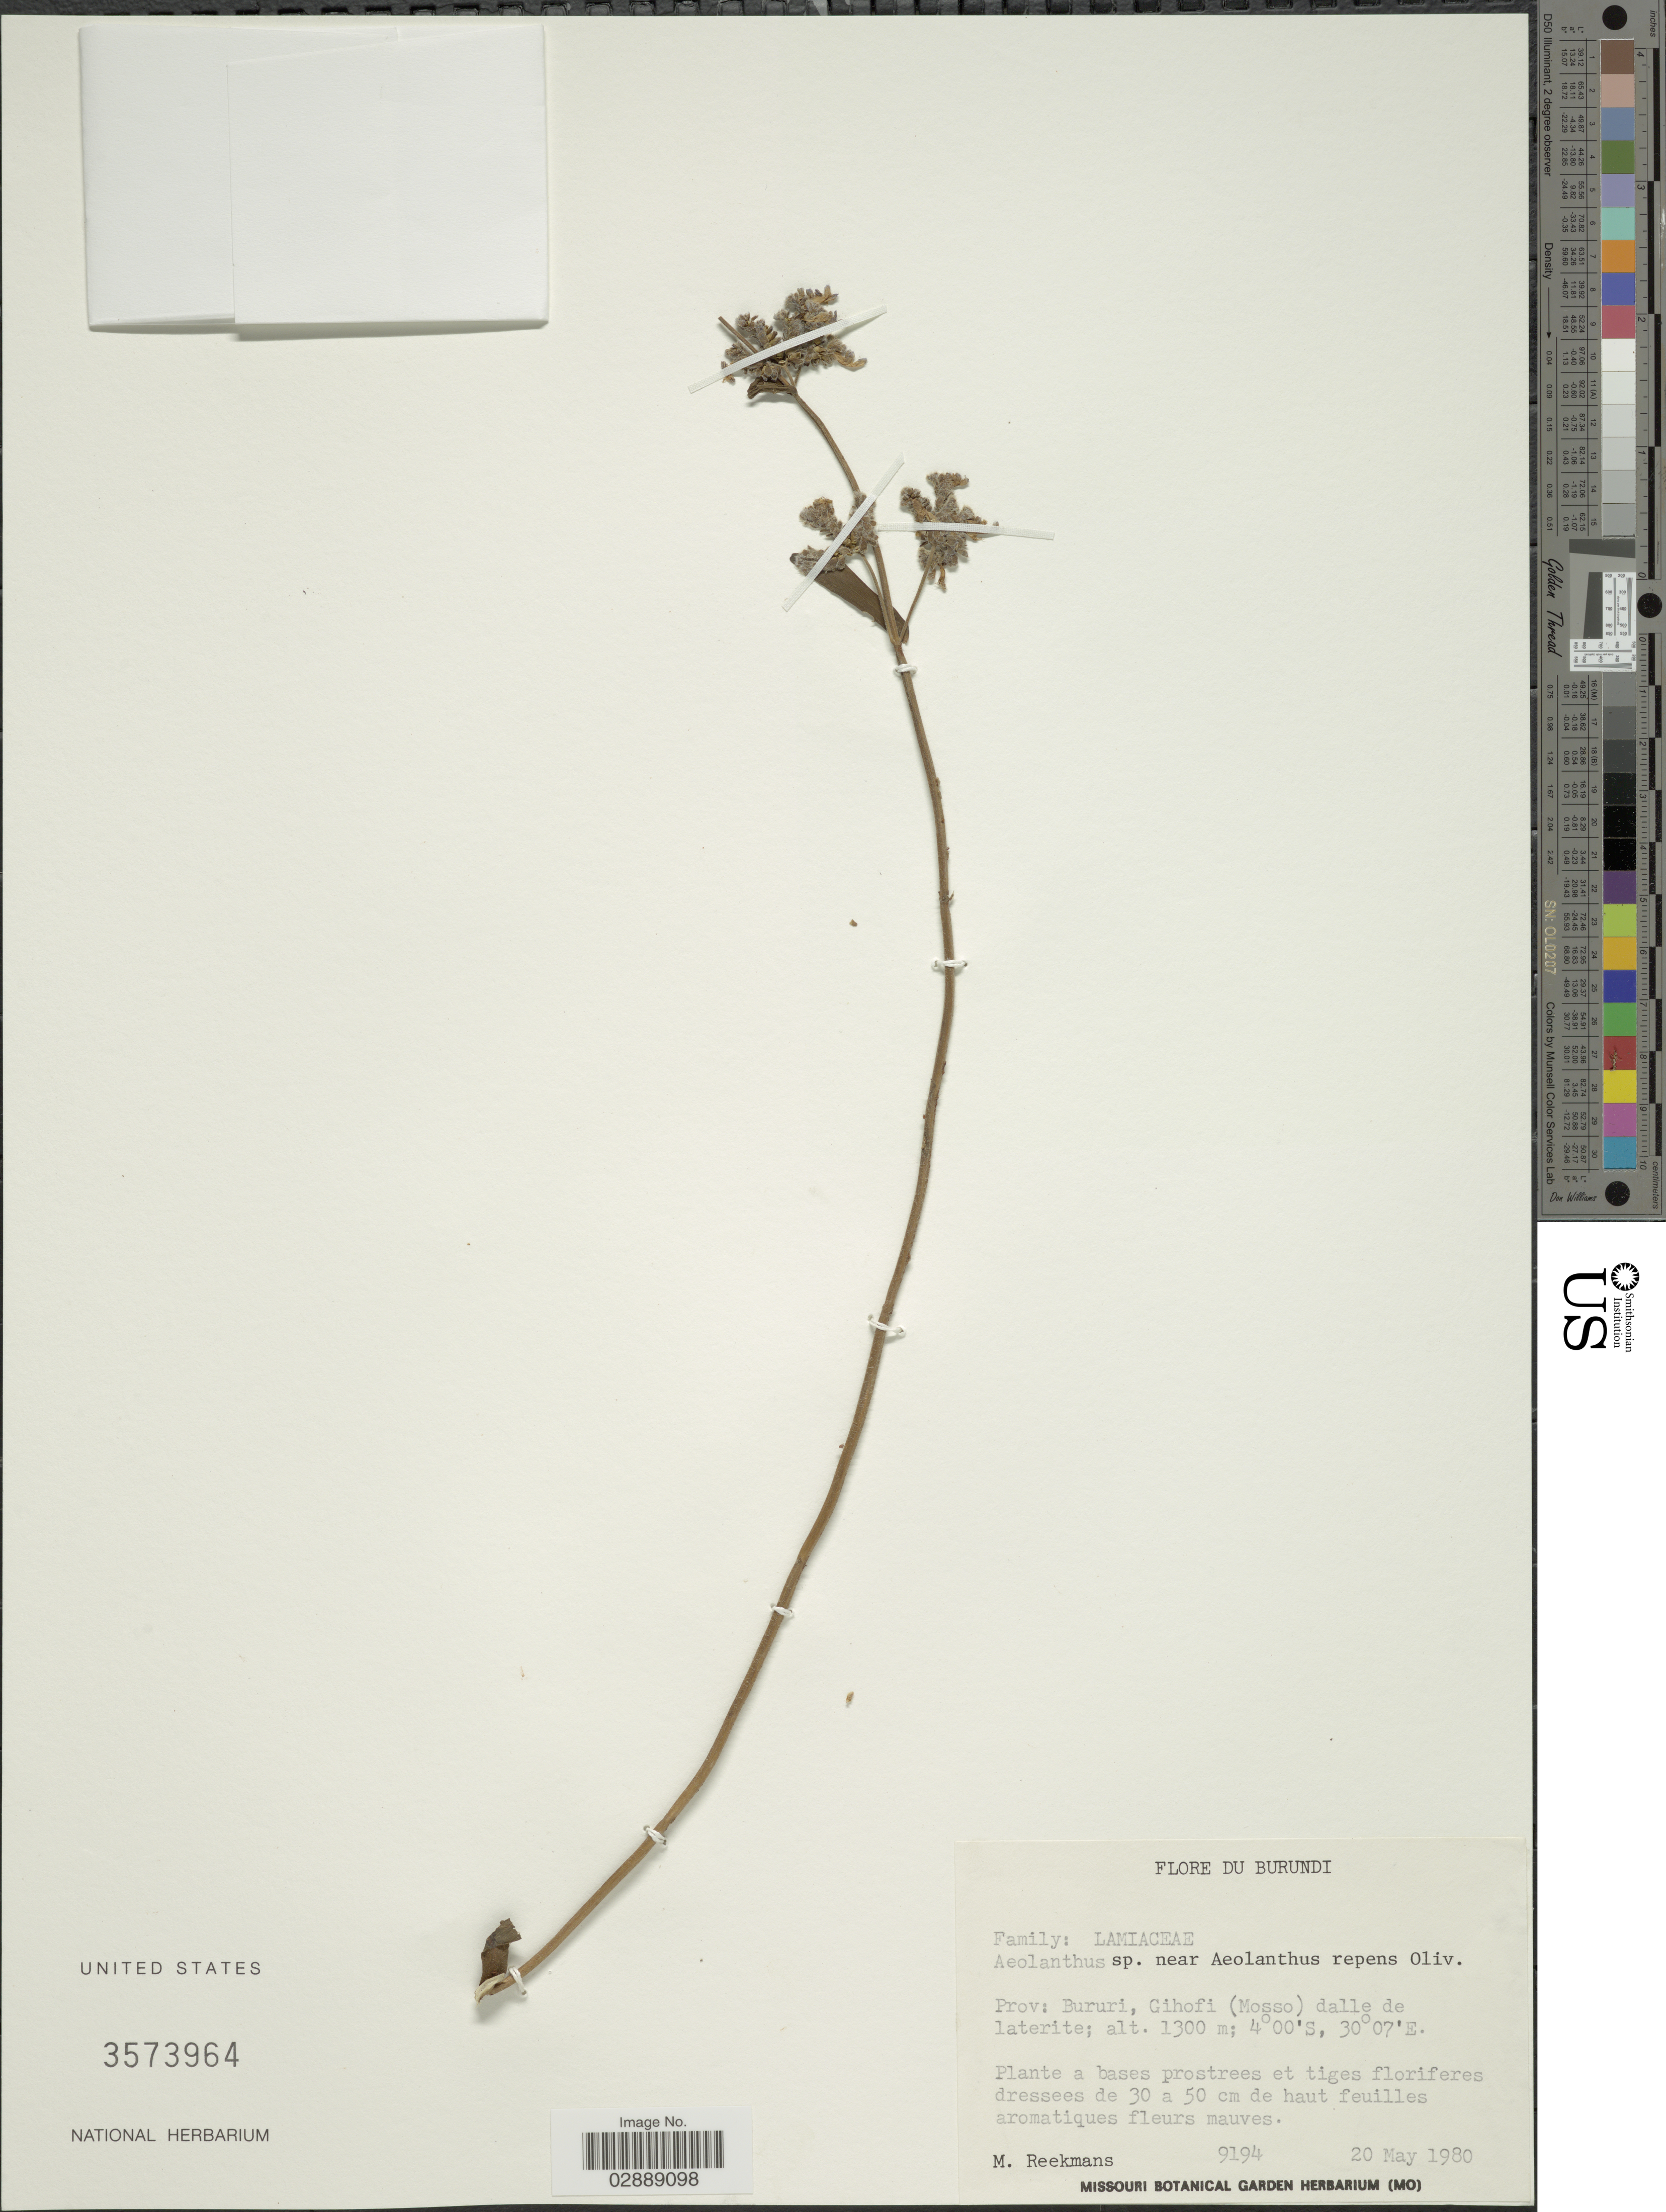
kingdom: Plantae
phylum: Tracheophyta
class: Magnoliopsida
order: Lamiales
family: Lamiaceae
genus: Aeollanthus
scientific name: Aeollanthus sp.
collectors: M. Reekmans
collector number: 9194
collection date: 1980-05-20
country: Burundi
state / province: Bururi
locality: Gihofi (Mosso) dalle de laterite.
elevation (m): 1300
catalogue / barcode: US 3573964